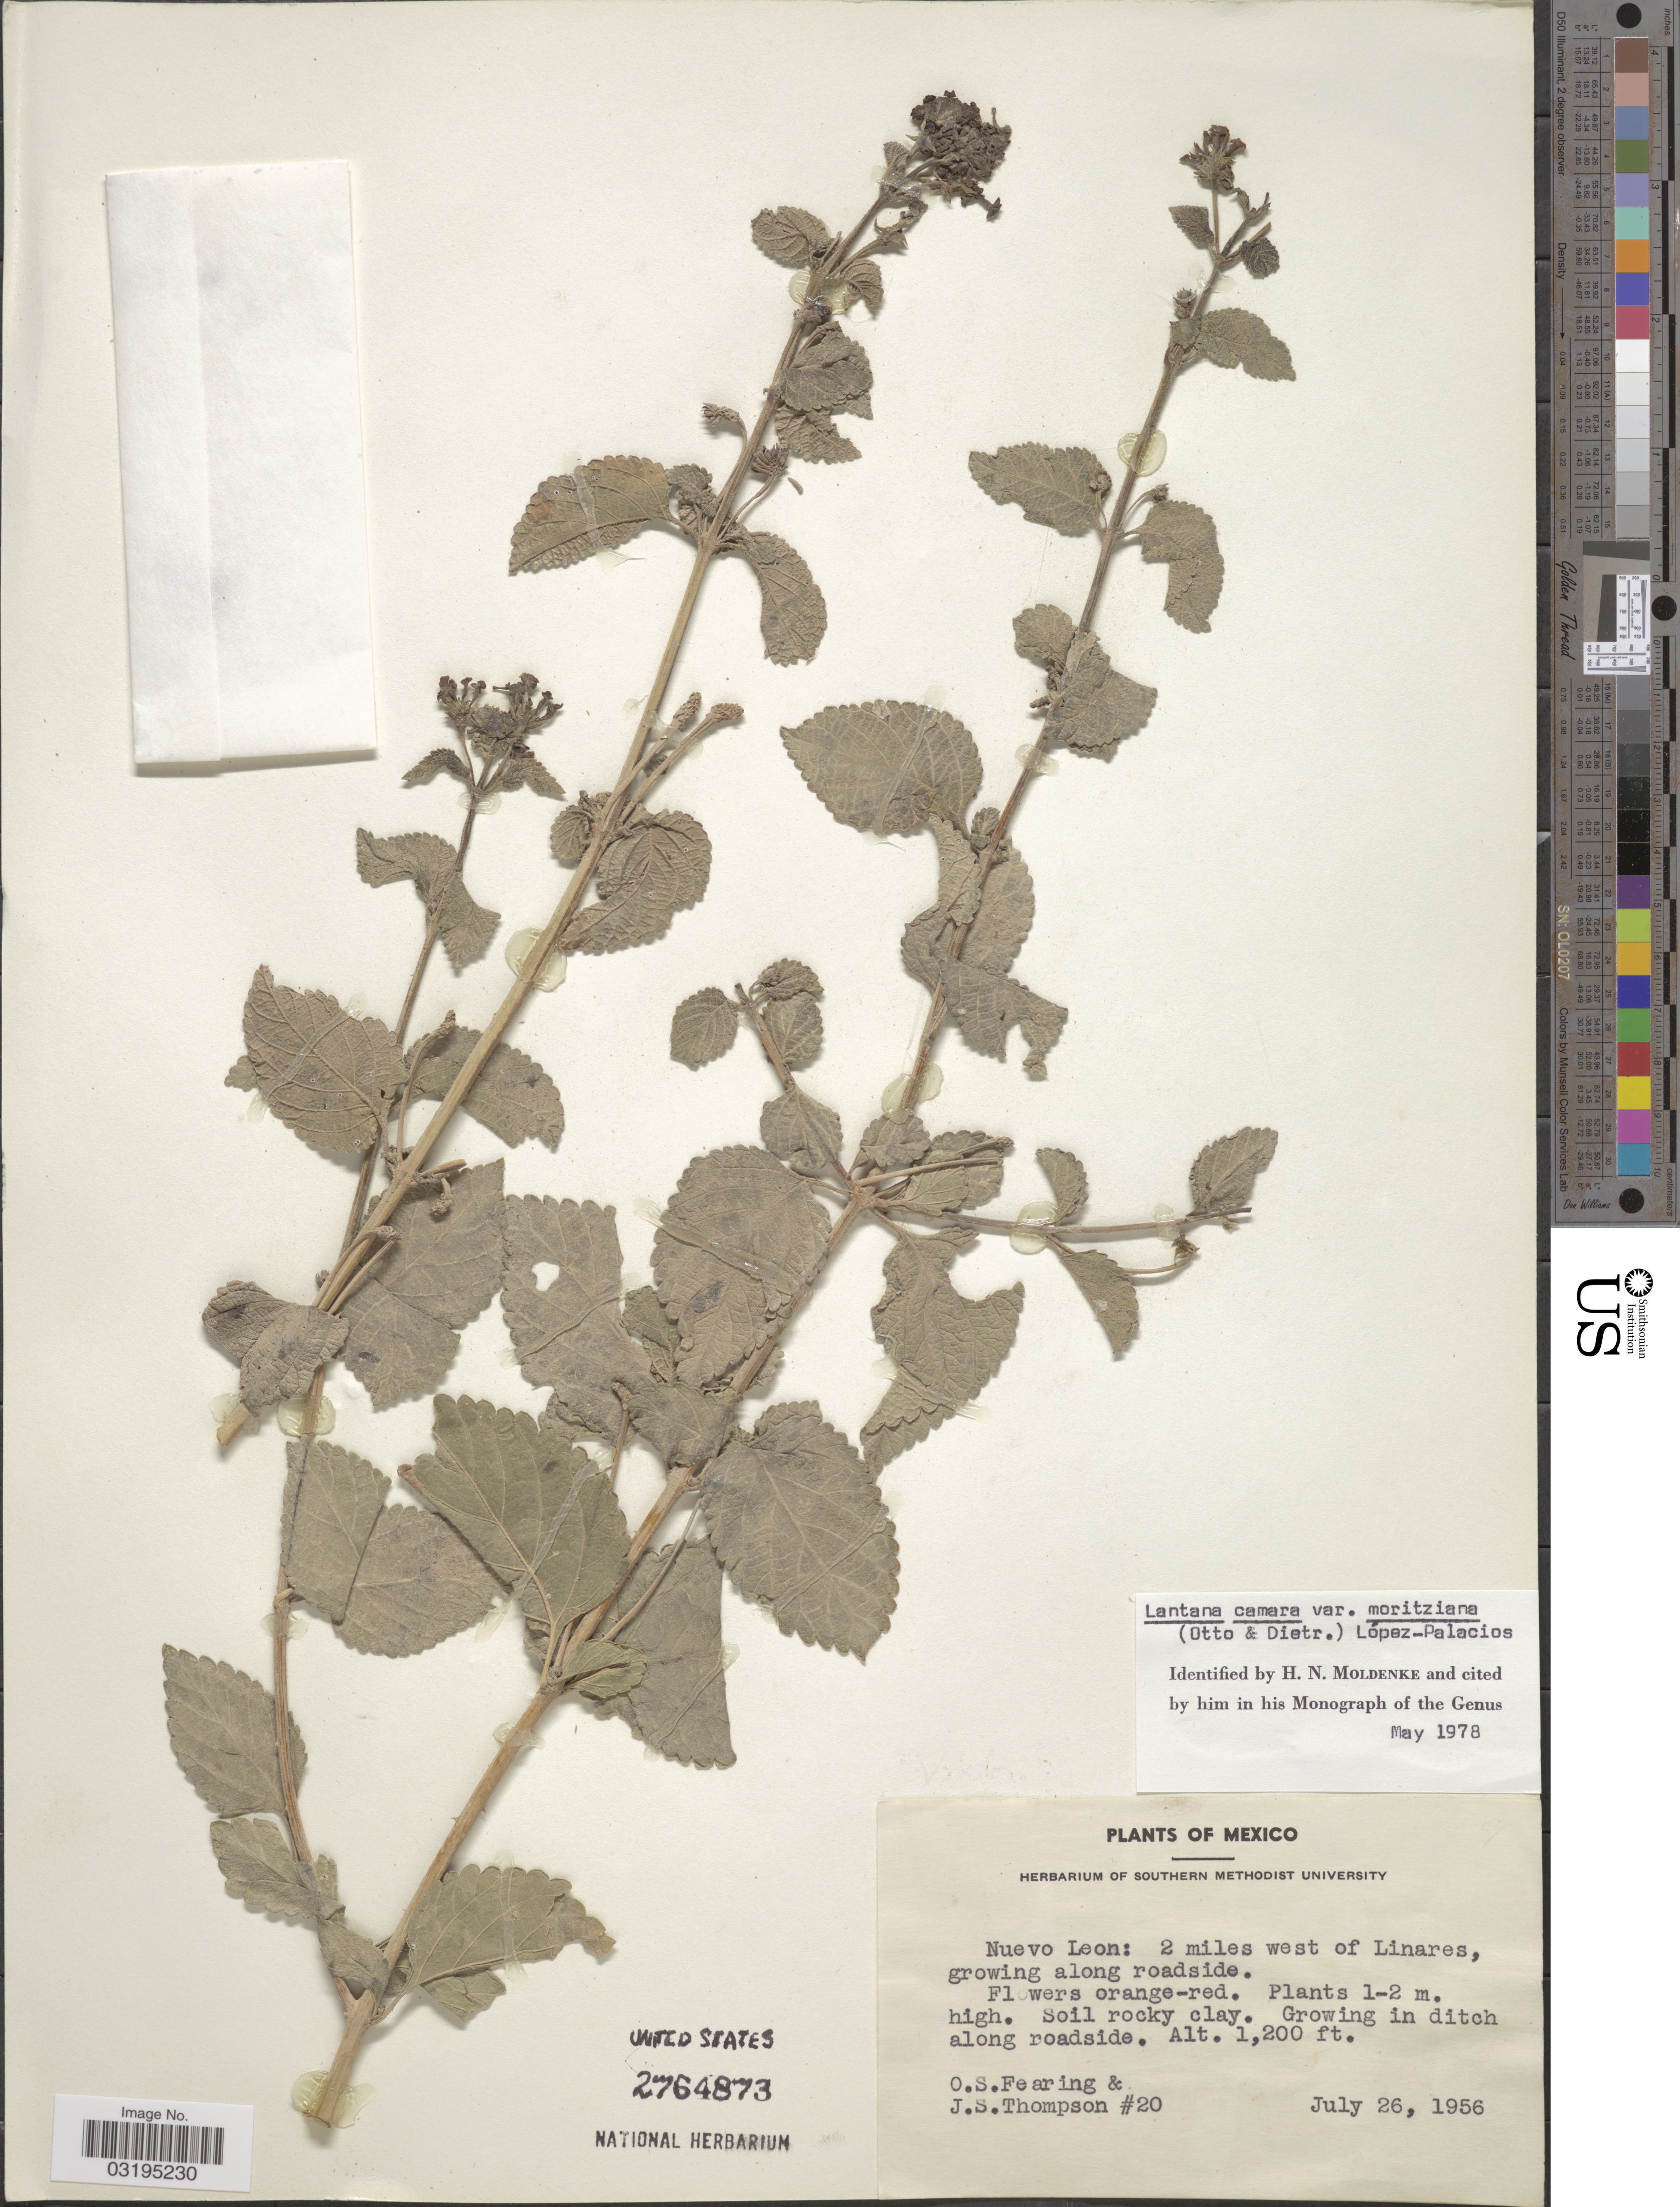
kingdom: Plantae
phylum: Tracheophyta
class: Magnoliopsida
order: Lamiales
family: Verbenaceae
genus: Lantana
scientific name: Lantana camara var. moritziana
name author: (Otto & A. Dietr.) López-Pal.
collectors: O. S. Fearing & J. S. Thompson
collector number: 20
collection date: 1956-07-26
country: Mexico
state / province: Nuevo León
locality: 2 miles west of Linares, growing along roadside. Growing in ditch aling roadside.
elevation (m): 366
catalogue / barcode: US 2764873